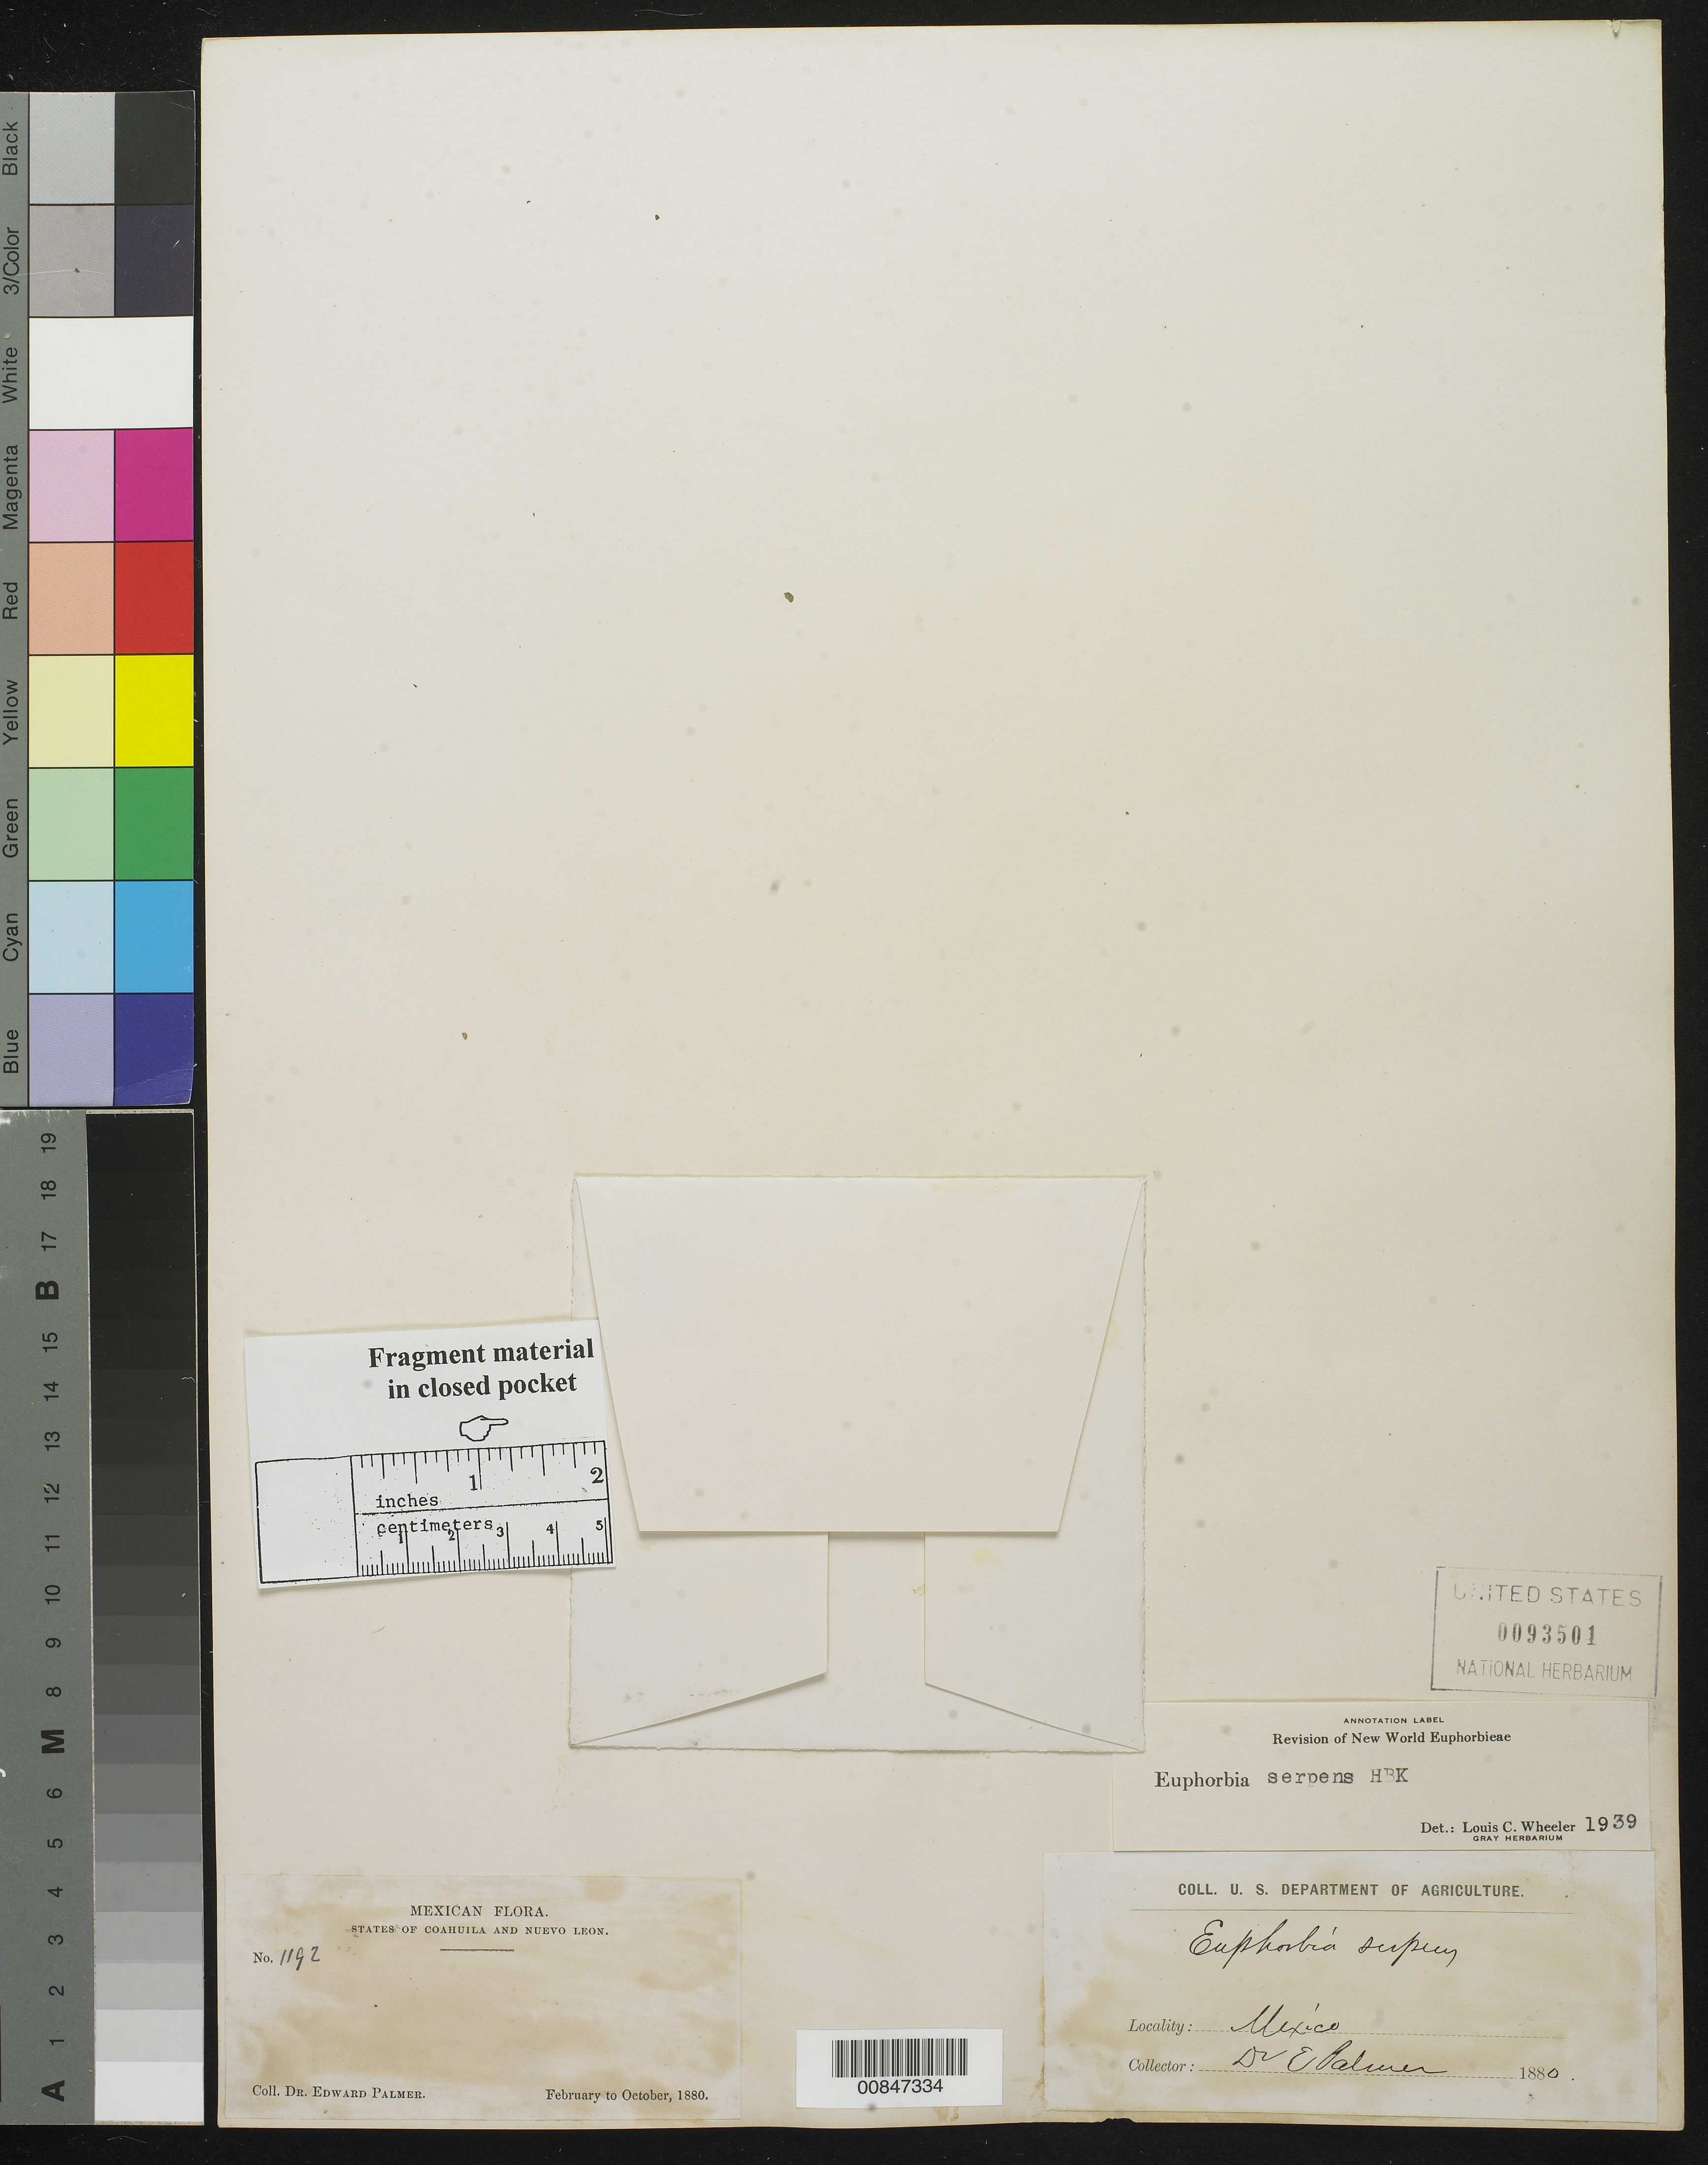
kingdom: Plantae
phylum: Tracheophyta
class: Magnoliopsida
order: Malpighiales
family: Euphorbiaceae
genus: Euphorbia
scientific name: Euphorbia serpens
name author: Kunth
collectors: E. Palmer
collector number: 1192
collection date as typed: Feb 1880 to -- Oct 1880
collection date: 1880-02/1880-10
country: Mexico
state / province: Coahuila / Nuevo León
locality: States of Coahuila and Nuevo León.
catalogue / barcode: US 93501